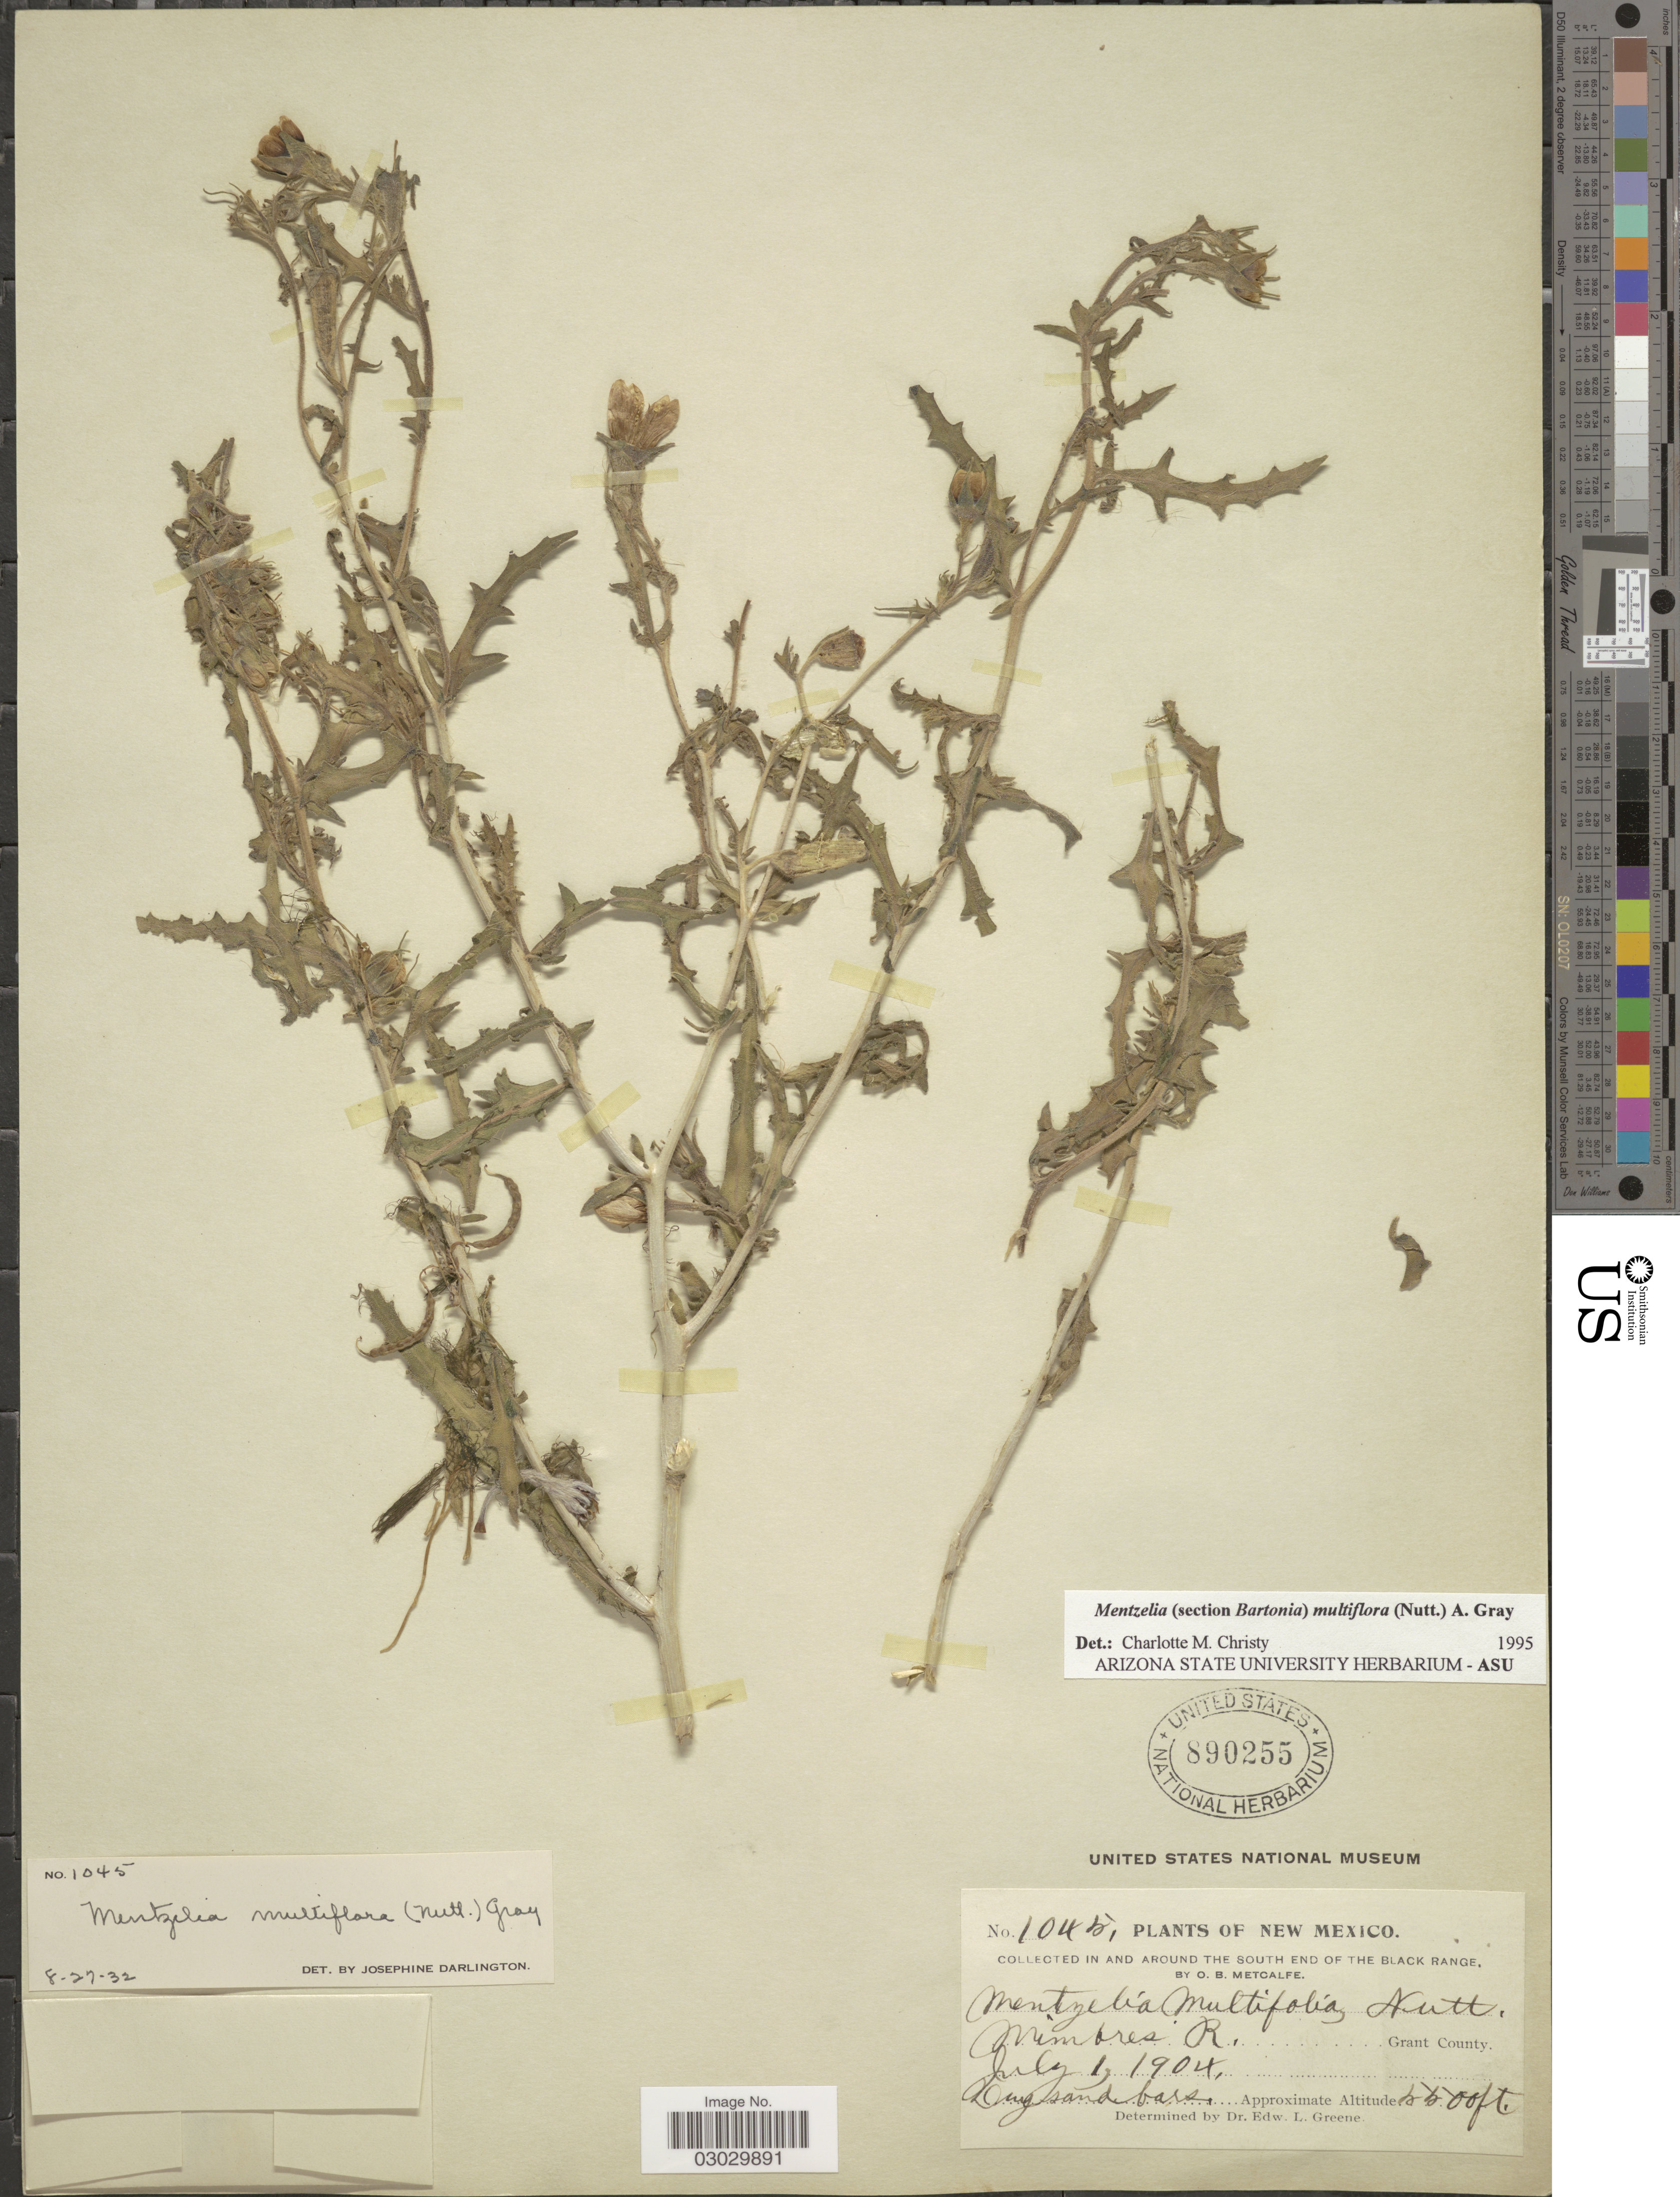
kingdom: Plantae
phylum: Tracheophyta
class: Magnoliopsida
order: Cornales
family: Loasaceae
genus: Mentzelia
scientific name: Mentzelia multiflora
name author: (Nutt.) A. Gray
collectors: O. B. Metcalfe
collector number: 1045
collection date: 1904-07-01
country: United States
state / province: New Mexico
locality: Collected in and around the south end of the Black Range. Mimbres R., Grant County.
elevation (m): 1676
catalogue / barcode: US 890255